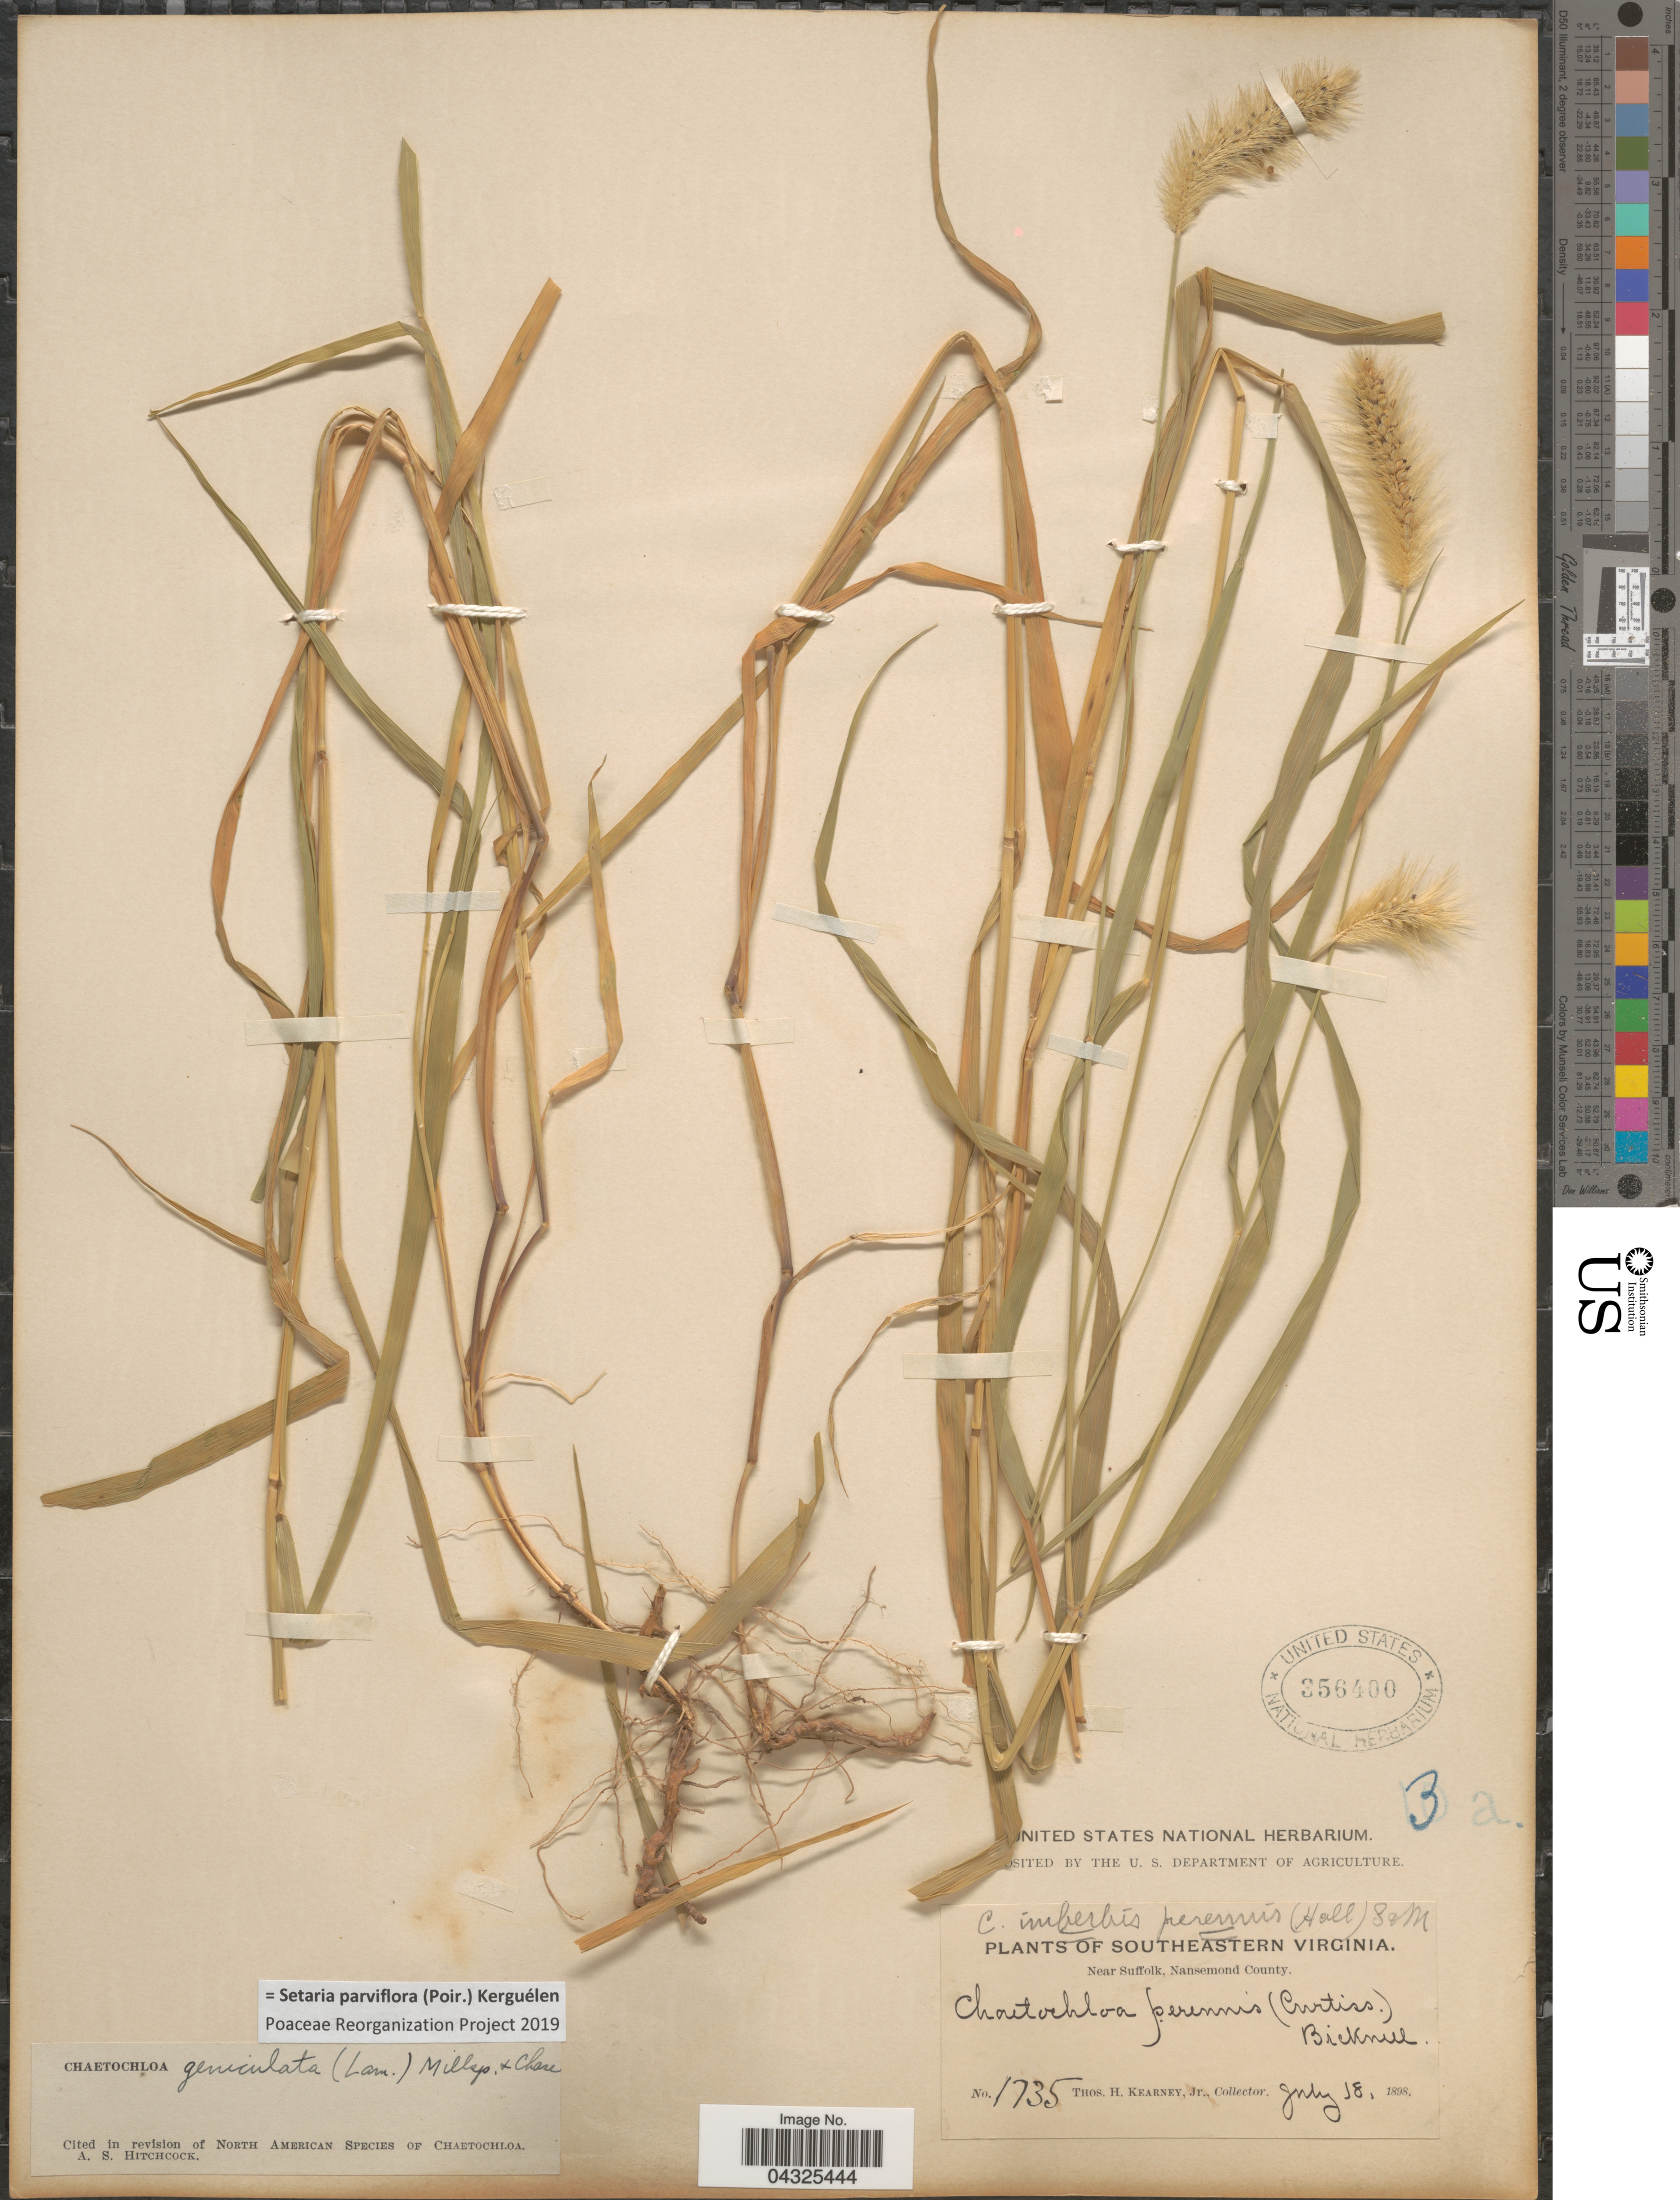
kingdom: Plantae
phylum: Tracheophyta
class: Liliopsida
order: Poales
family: Poaceae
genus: Setaria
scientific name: Setaria parviflora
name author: (Poir.) Kerguélen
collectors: T. H. Kearney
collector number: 1735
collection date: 1898-07-18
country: United States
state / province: Virginia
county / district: City of Suffolk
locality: Southeastern Virginia. Near Suffolk, Nansemond County.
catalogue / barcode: US 356400